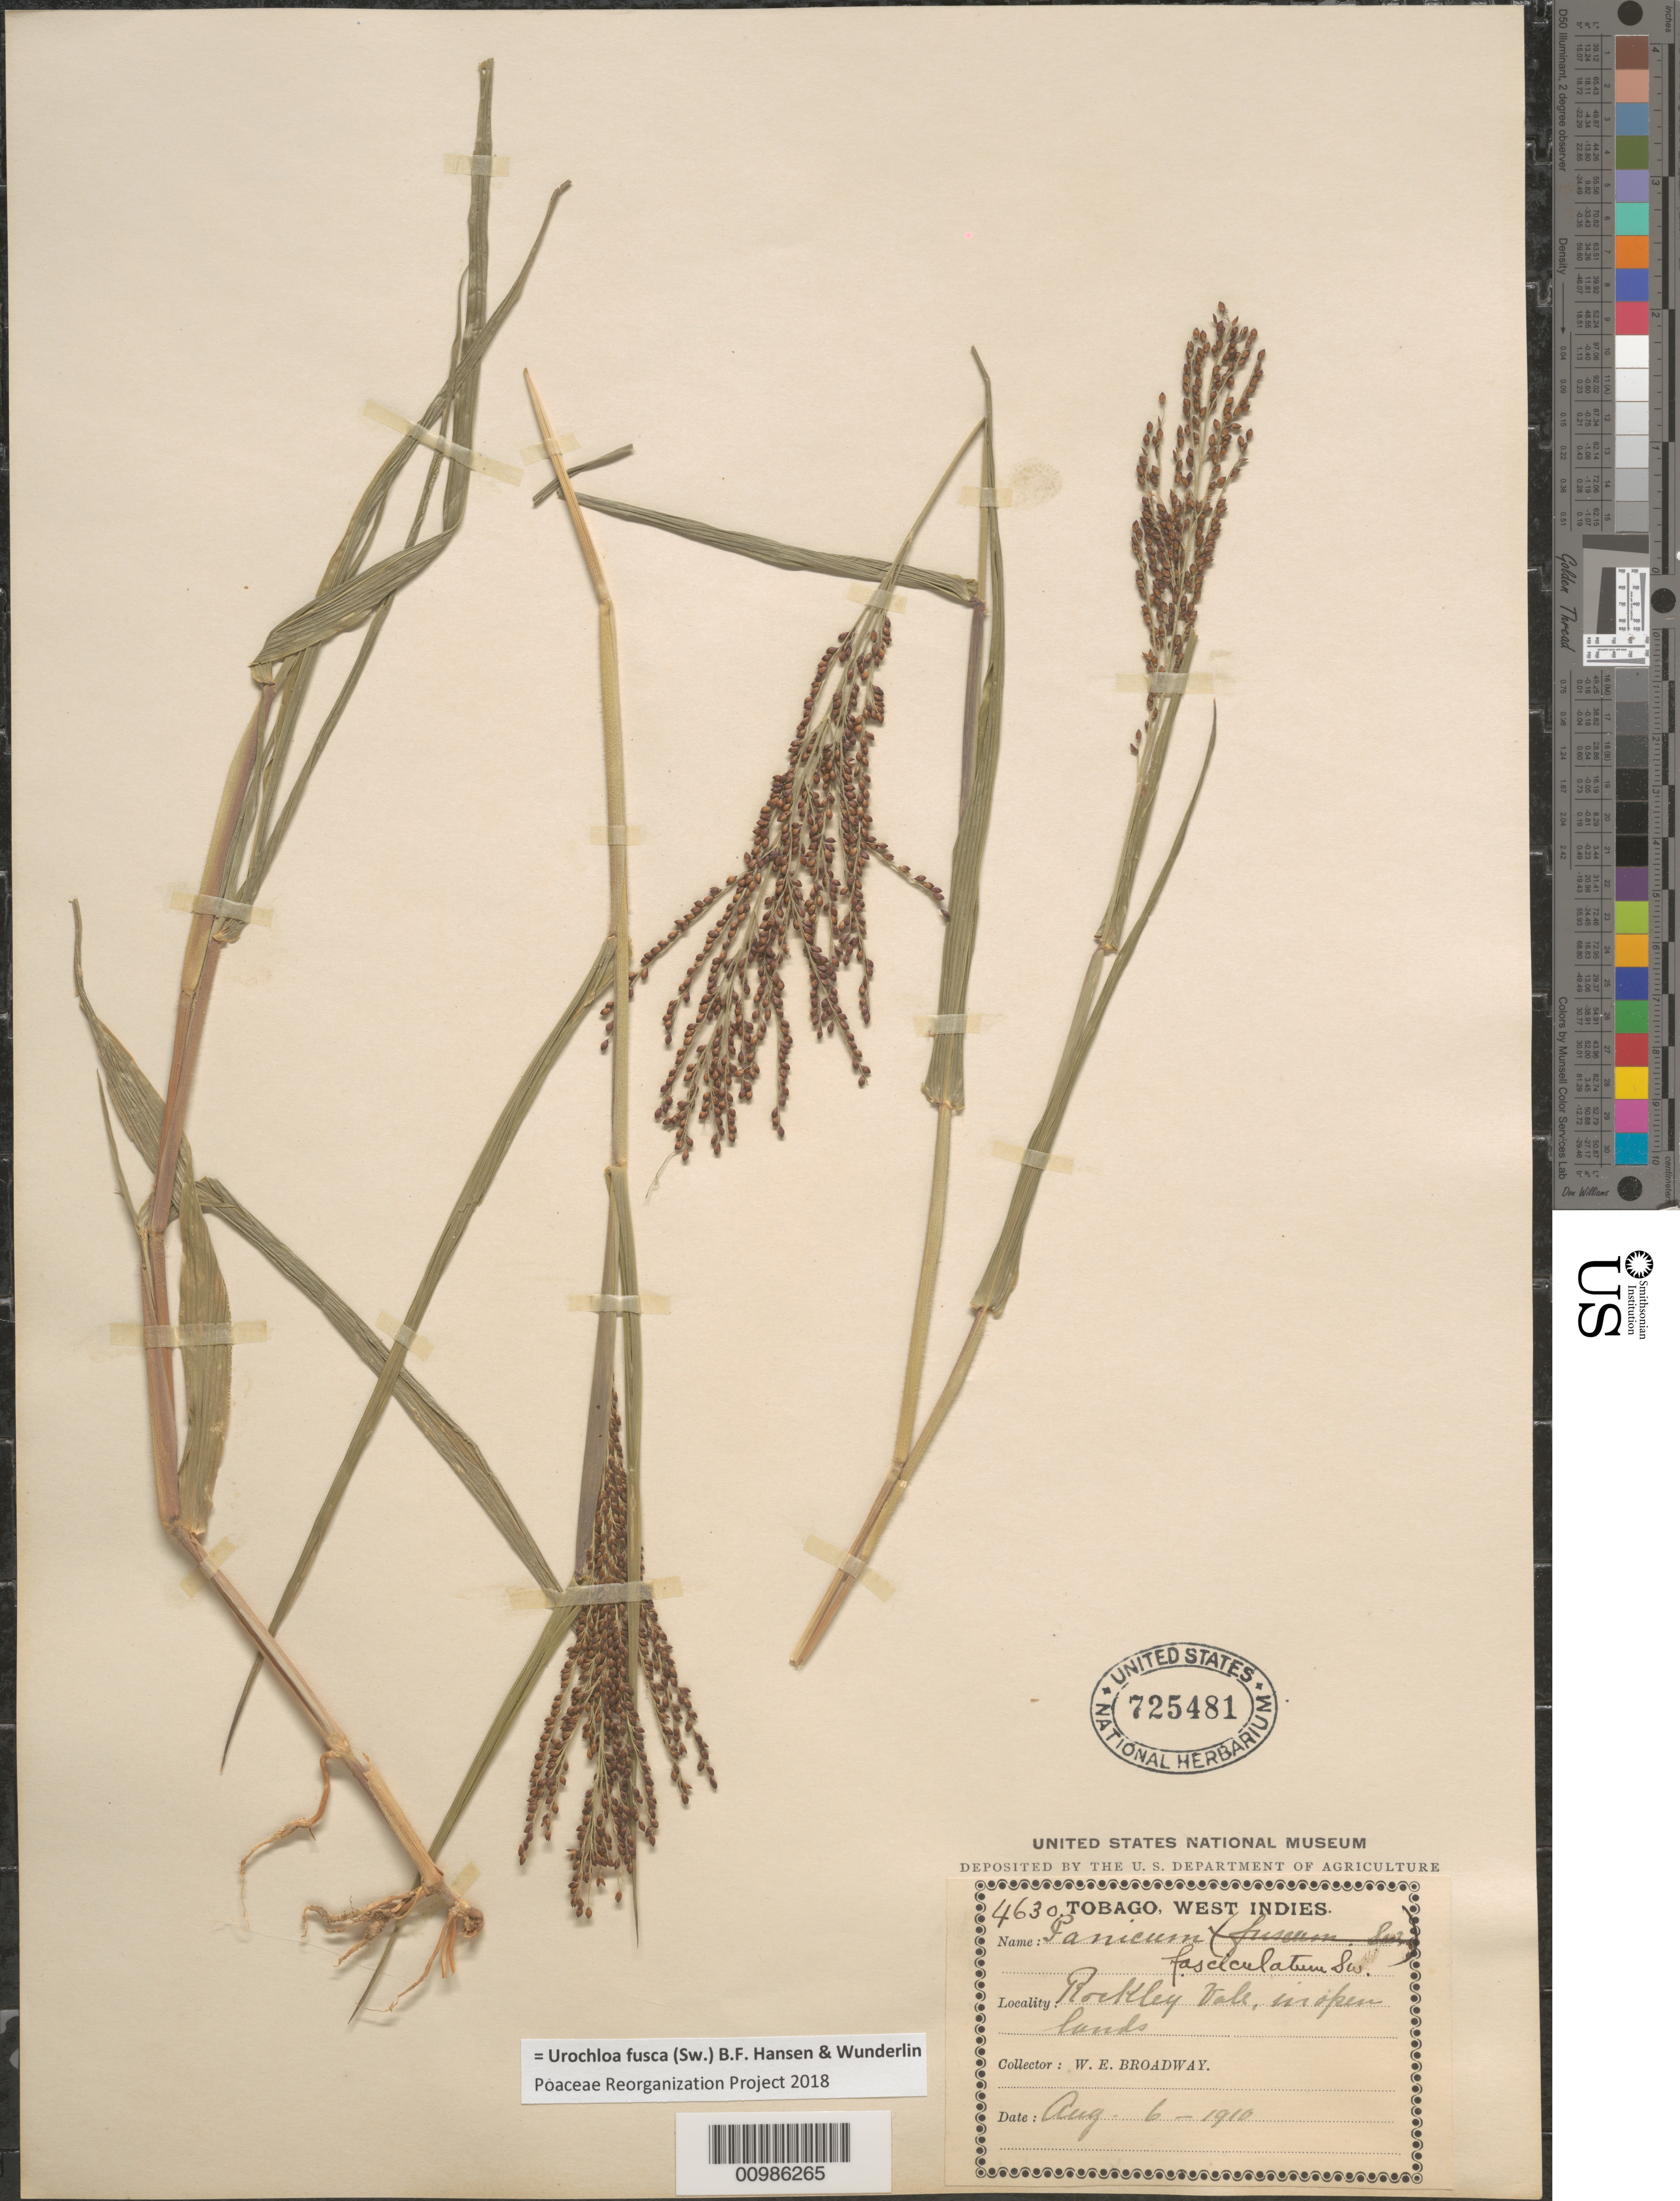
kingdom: Plantae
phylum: Tracheophyta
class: Liliopsida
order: Poales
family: Poaceae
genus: Brachiaria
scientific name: Brachiaria fasciculata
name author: (Sw.) Parodi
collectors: W. E. Broadway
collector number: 4630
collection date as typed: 06 Aug 1910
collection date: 1910-08-06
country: Trinidad and Tobago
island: Tobago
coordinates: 0 N, 0 E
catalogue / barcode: US 725481